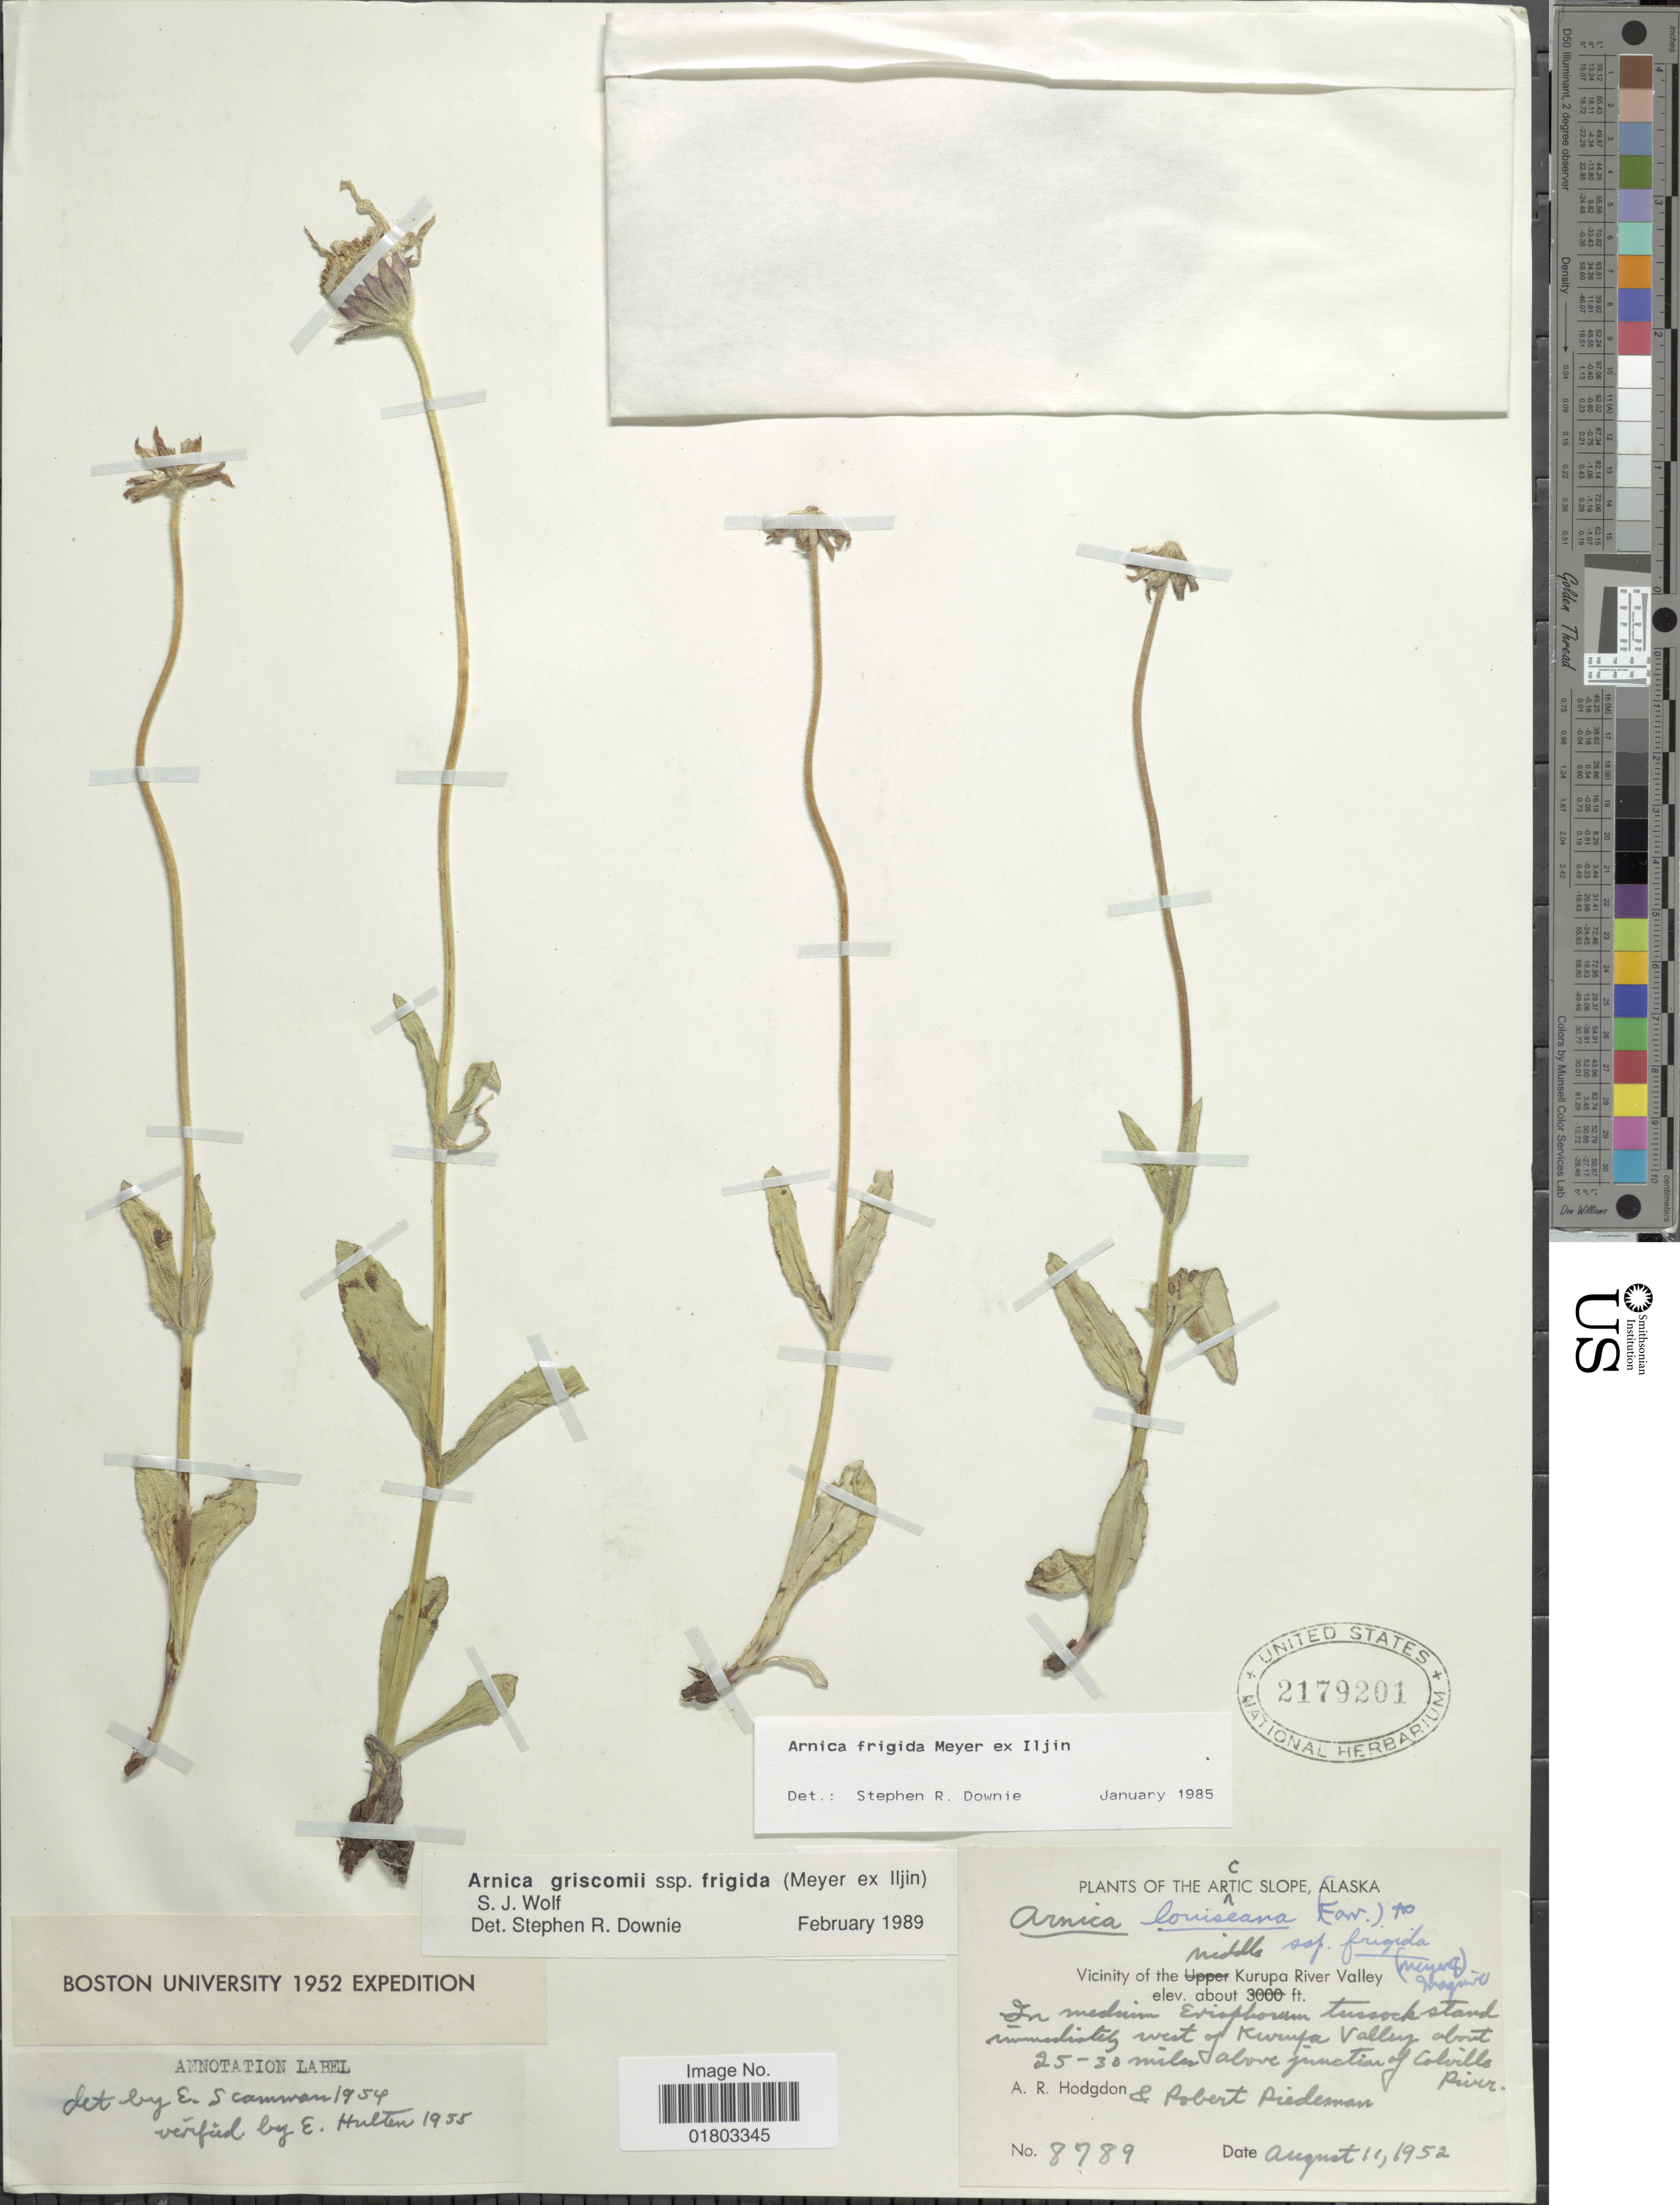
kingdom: Plantae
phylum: Tracheophyta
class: Magnoliopsida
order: Asterales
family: Asteraceae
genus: Arnica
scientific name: Arnica griscomii subsp. frigida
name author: (C.A. Mey. ex Iljin) S.J. Wolf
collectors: A. R. Hodgdon & R. Piedesman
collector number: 8789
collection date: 1952-08-11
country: United States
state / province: Alaska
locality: The Arctic slope, Vicinity of the middle River Valley, Immediately west of Kwupa Valley about 25-30 miles above junction of Colvile River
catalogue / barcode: US 2179201